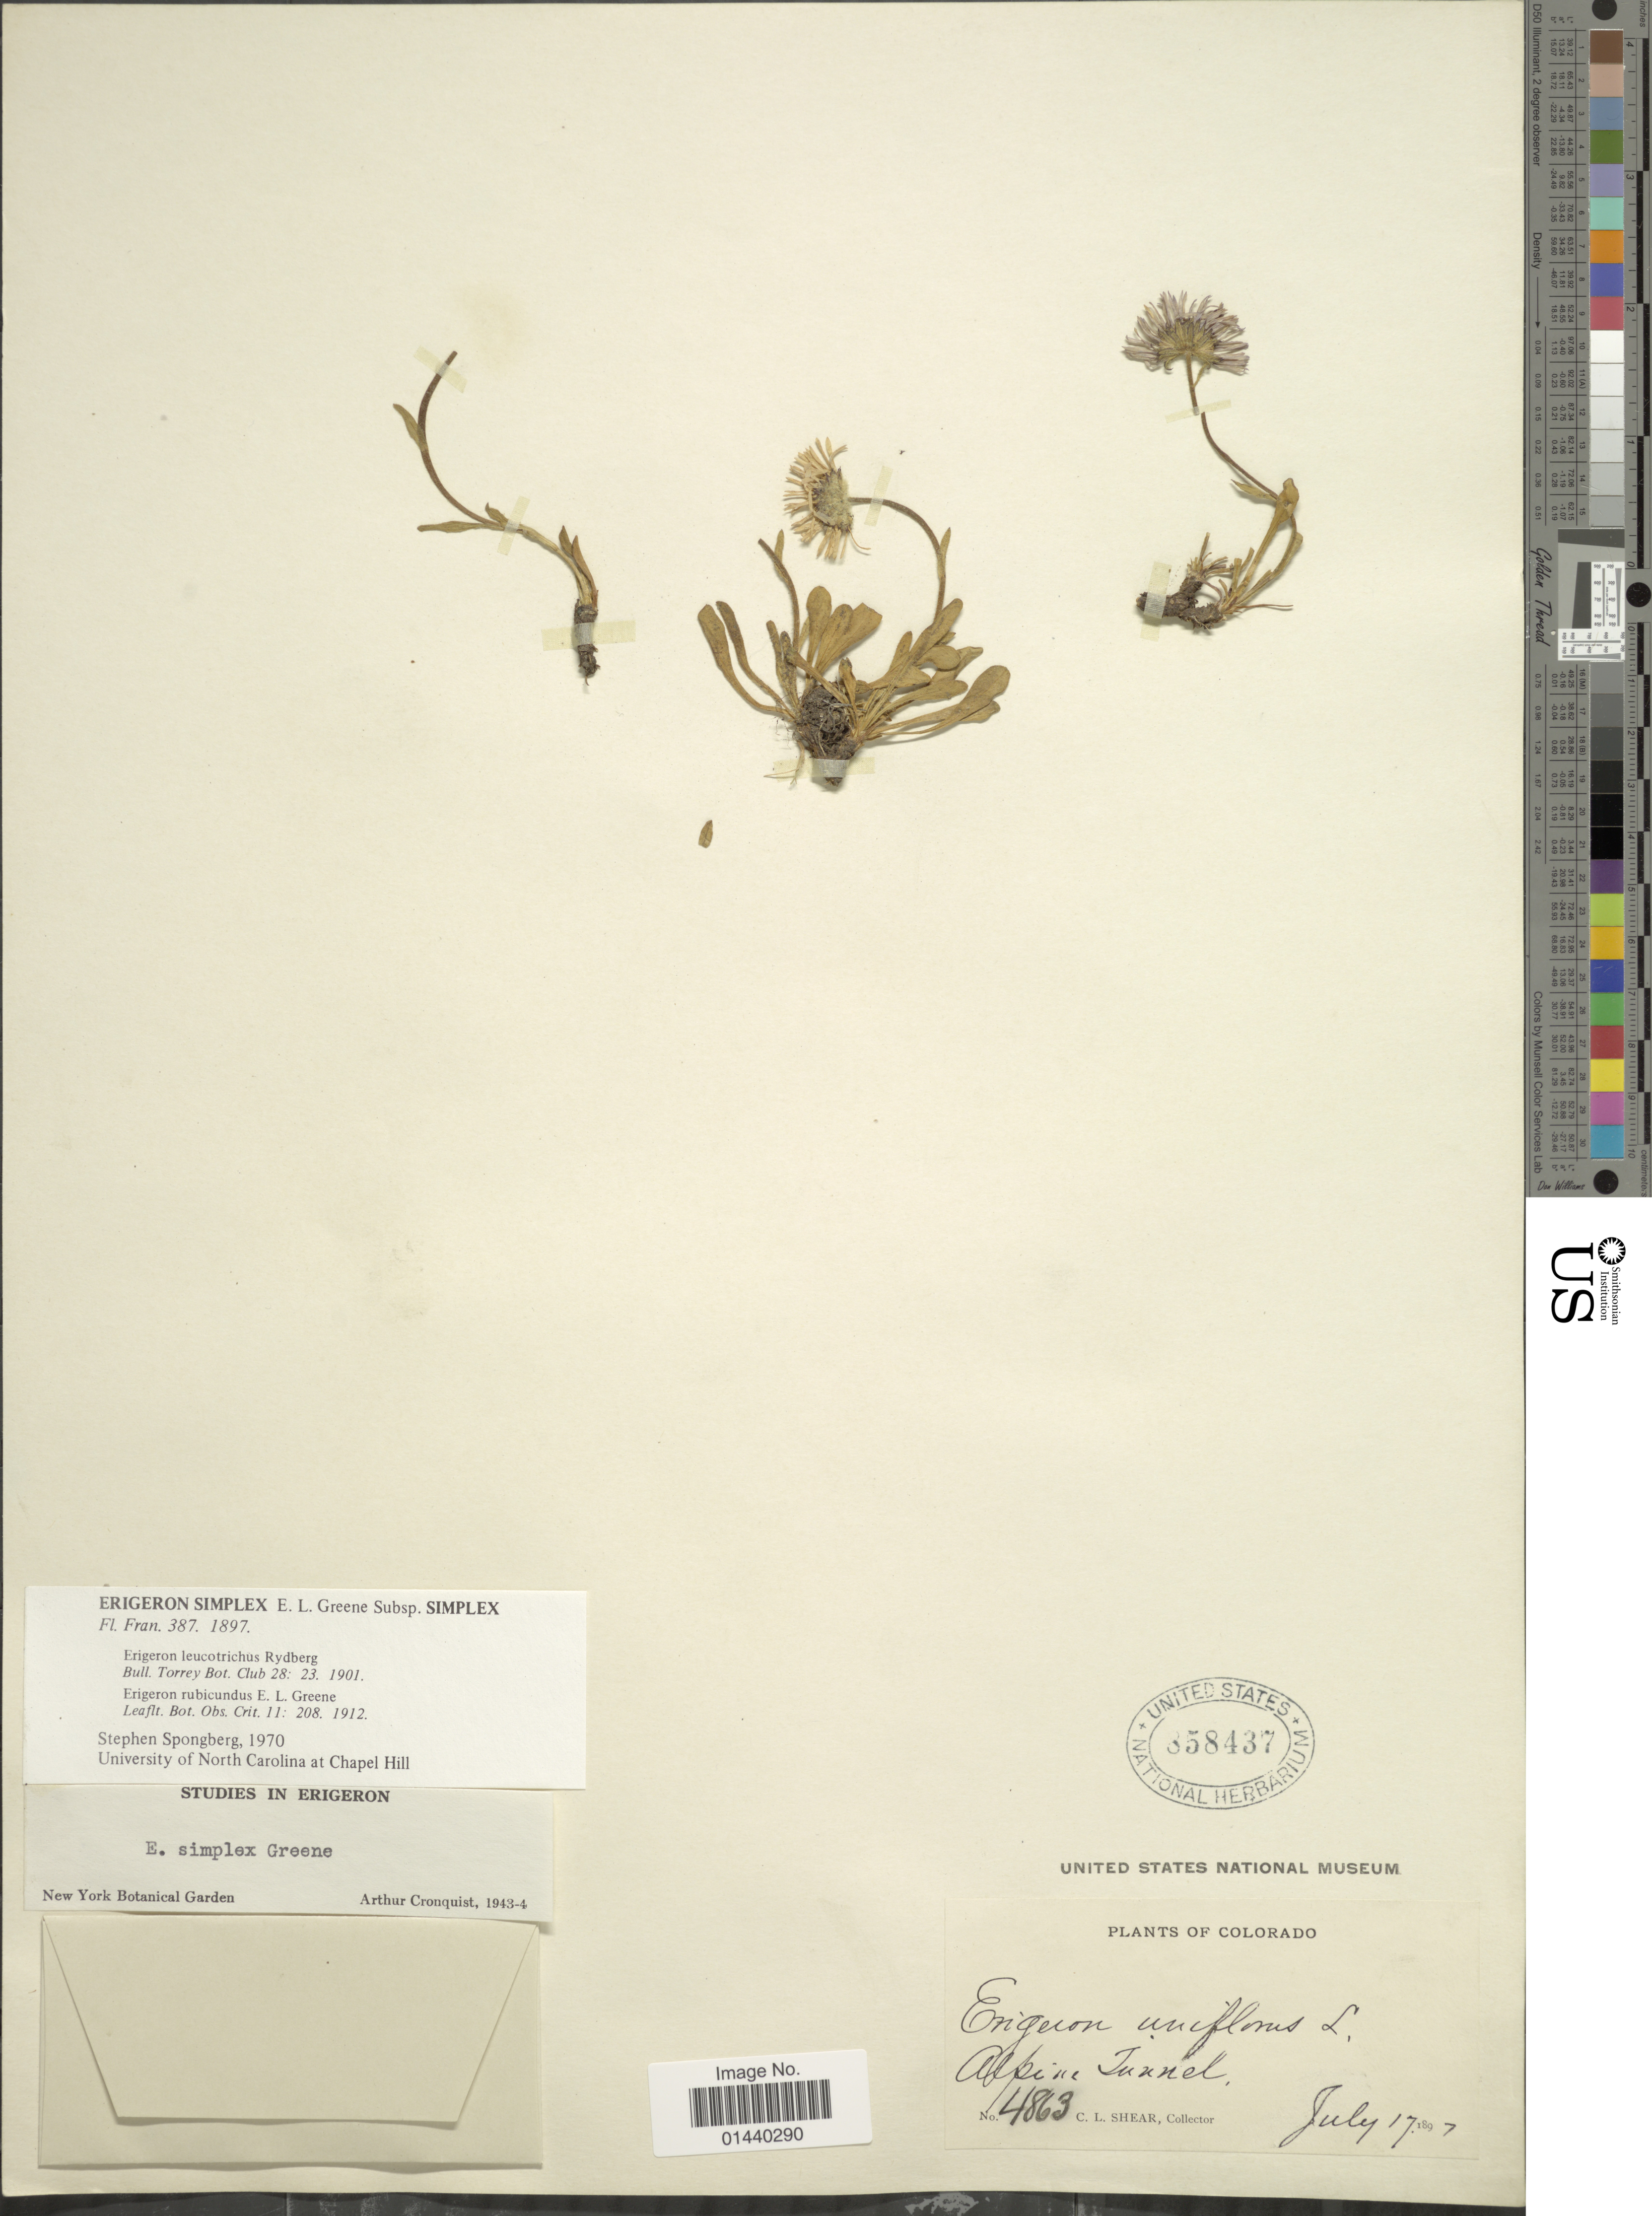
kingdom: Plantae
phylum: Tracheophyta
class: Magnoliopsida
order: Asterales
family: Asteraceae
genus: Erigeron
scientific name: Erigeron simplex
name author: Greene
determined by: Cronquist, A. J.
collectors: C. L. Shear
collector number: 4863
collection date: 1897-07-17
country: United States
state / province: Colorado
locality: Alpine Tunnel.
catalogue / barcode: US 358437